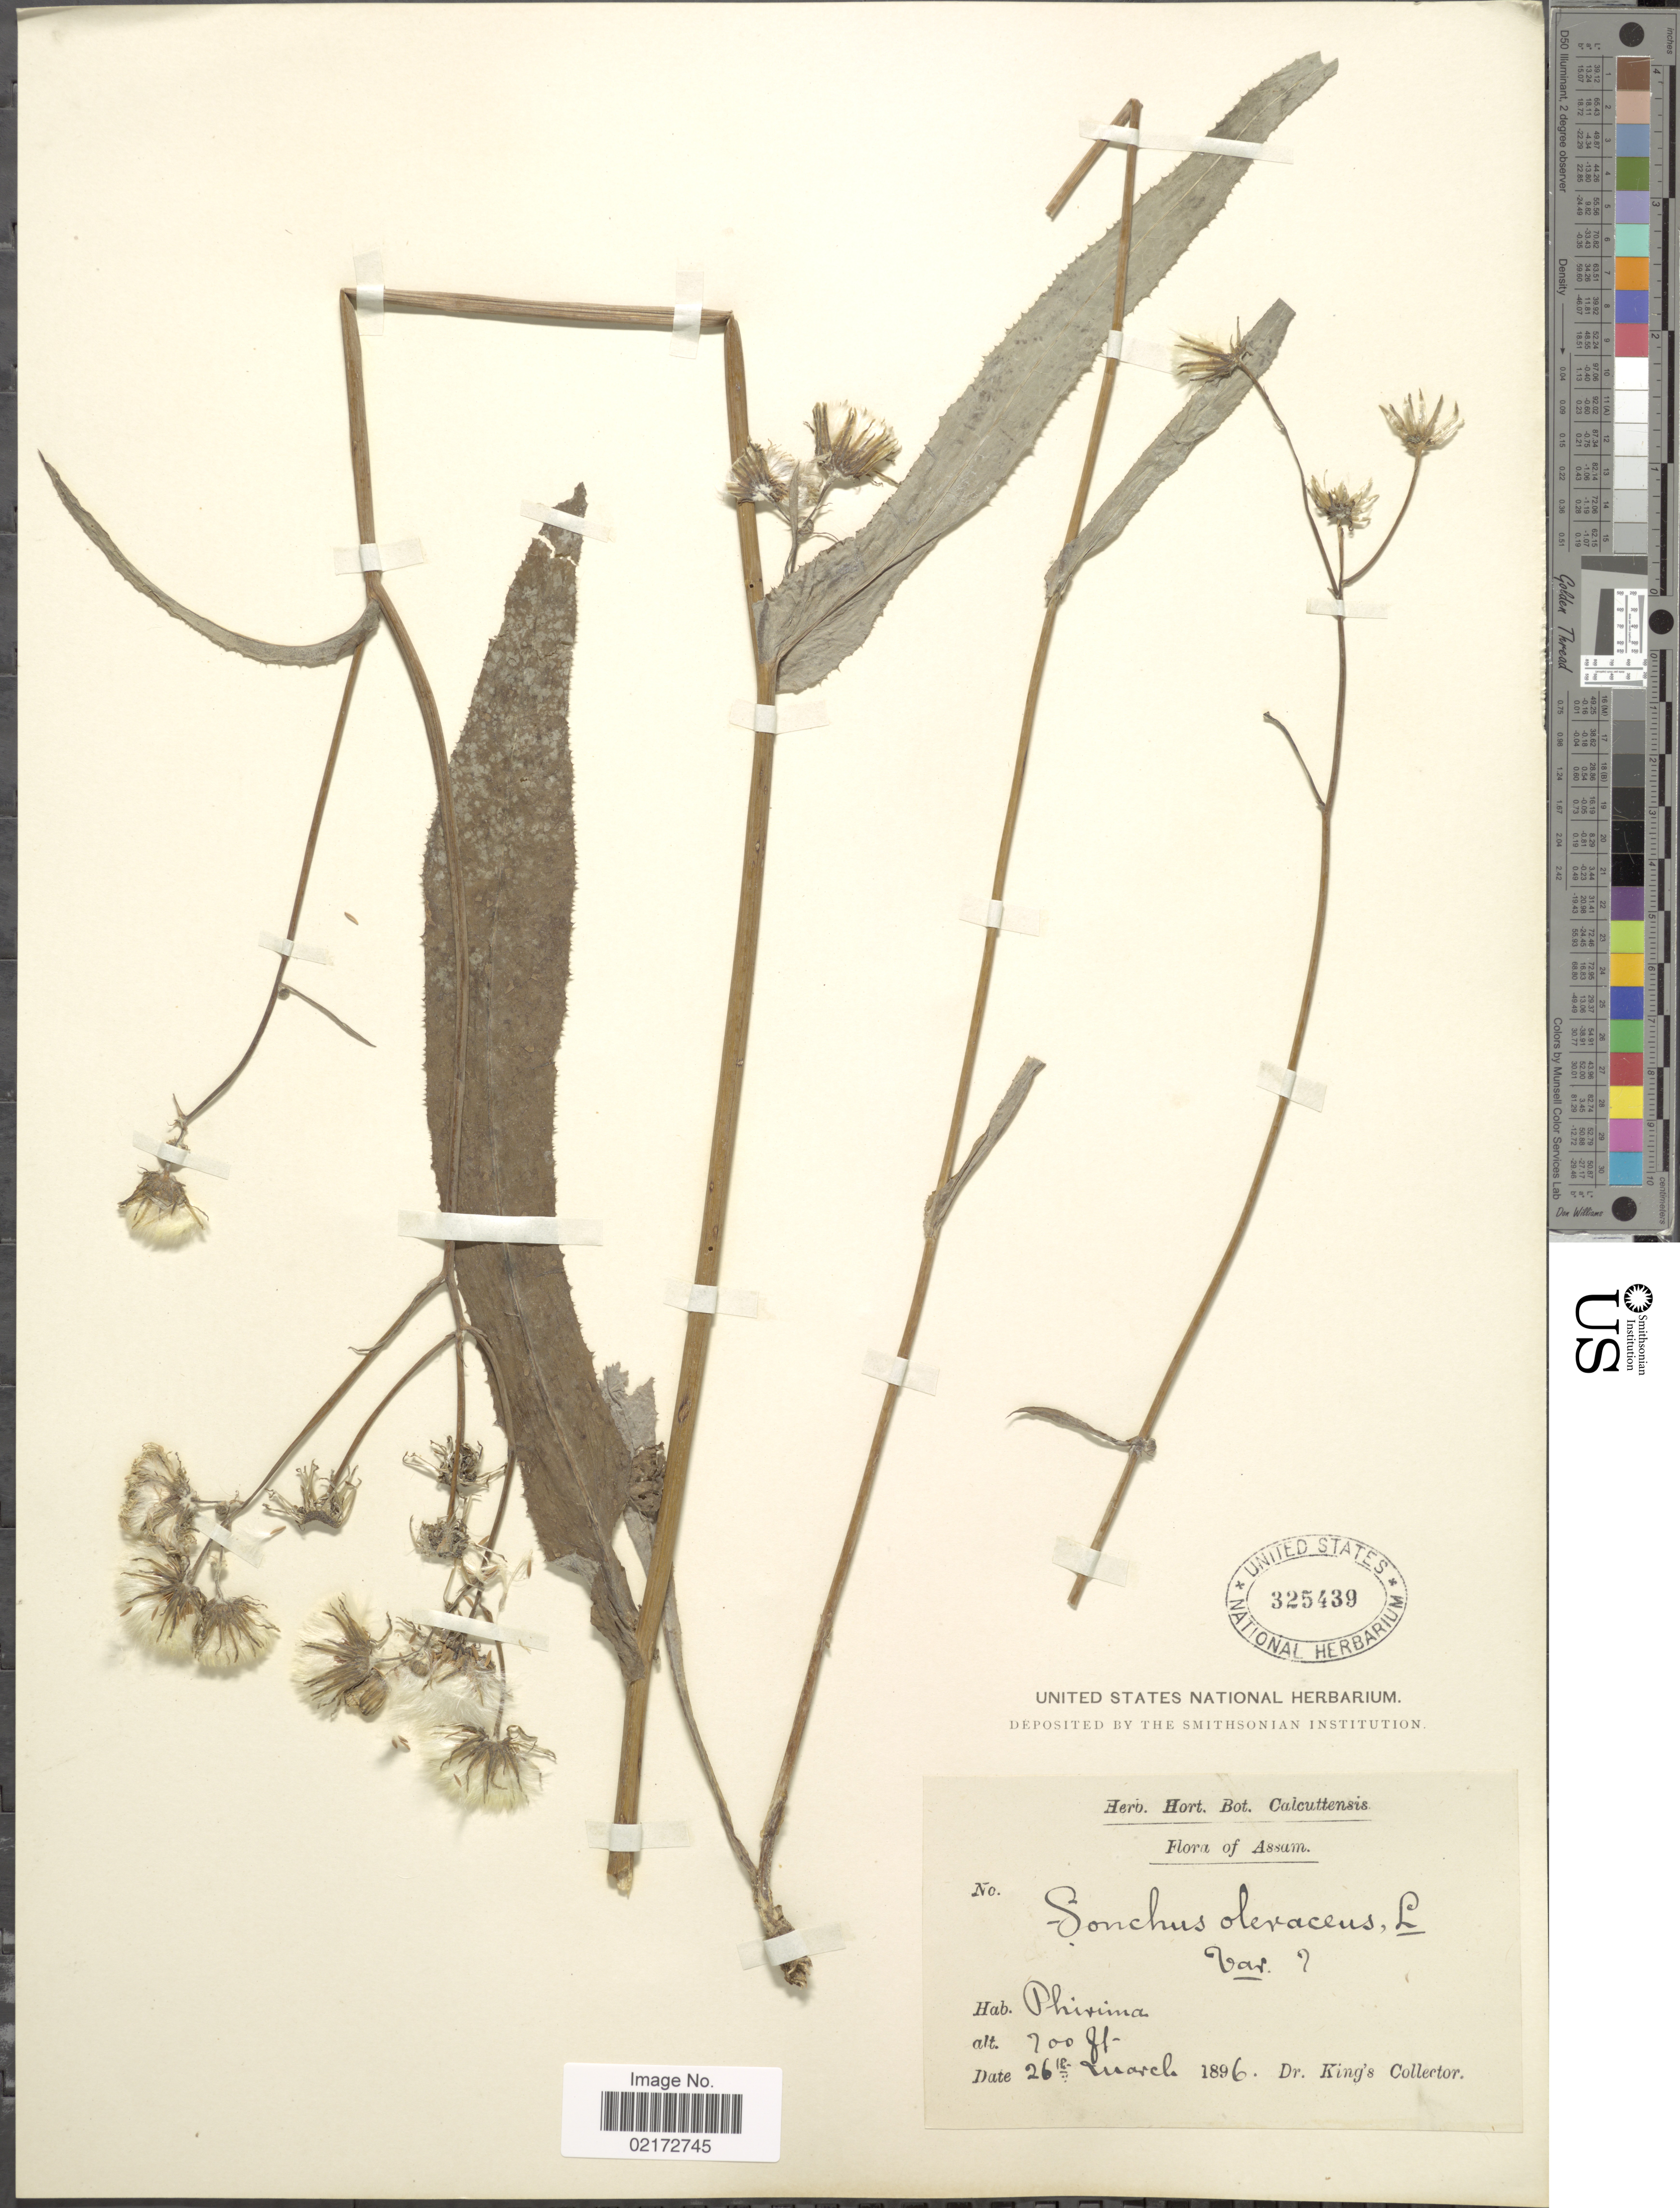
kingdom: Plantae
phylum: Tracheophyta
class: Magnoliopsida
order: Asterales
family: Asteraceae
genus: Sonchus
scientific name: Sonchus oleraceus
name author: L.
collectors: Dr. King's collector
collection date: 1896-03-26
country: India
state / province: Assam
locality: Phisima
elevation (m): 213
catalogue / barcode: US 325439